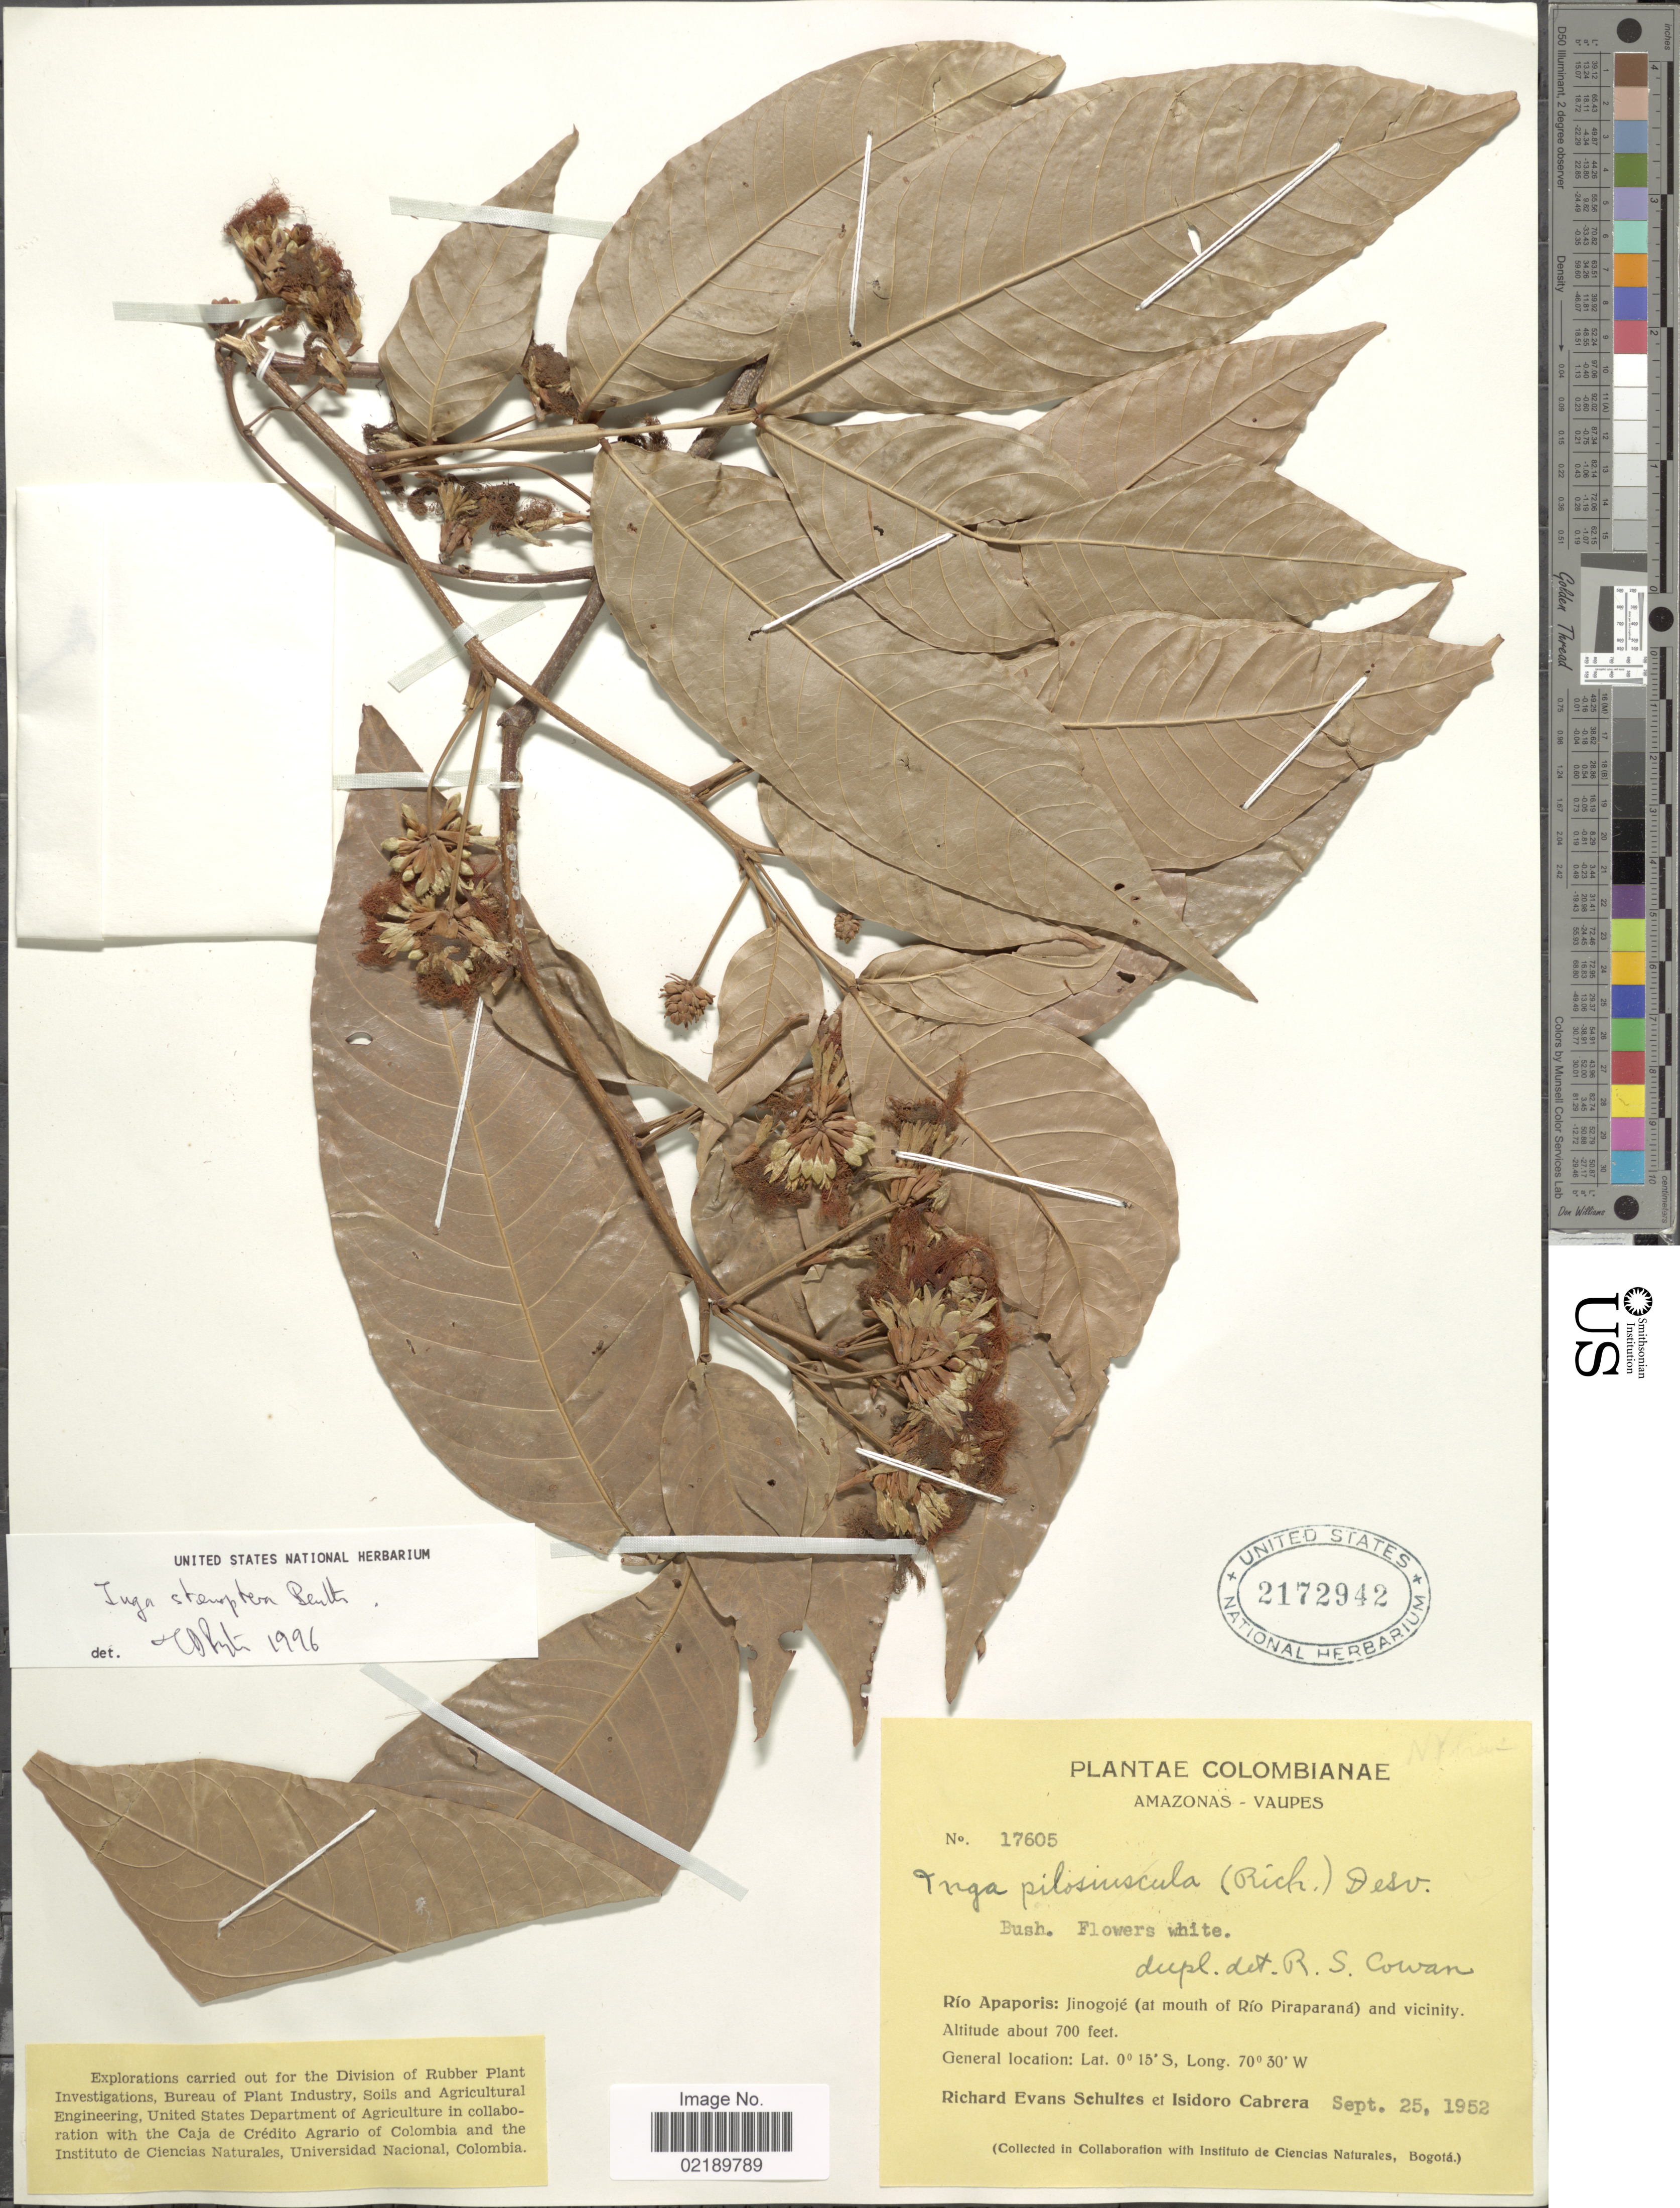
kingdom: Plantae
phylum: Tracheophyta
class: Magnoliopsida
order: Fabales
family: Fabaceae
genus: Inga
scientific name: Inga stenoptera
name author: Benth.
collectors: R. E. Schultes & I. Cabrera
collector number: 17605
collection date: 1952-09-25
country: Colombia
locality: Amazonas - Vaupes. Río Apaporis: Jinogojé (at mouth of Río Piraparaná) and vicinity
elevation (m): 213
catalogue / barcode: US 2172942